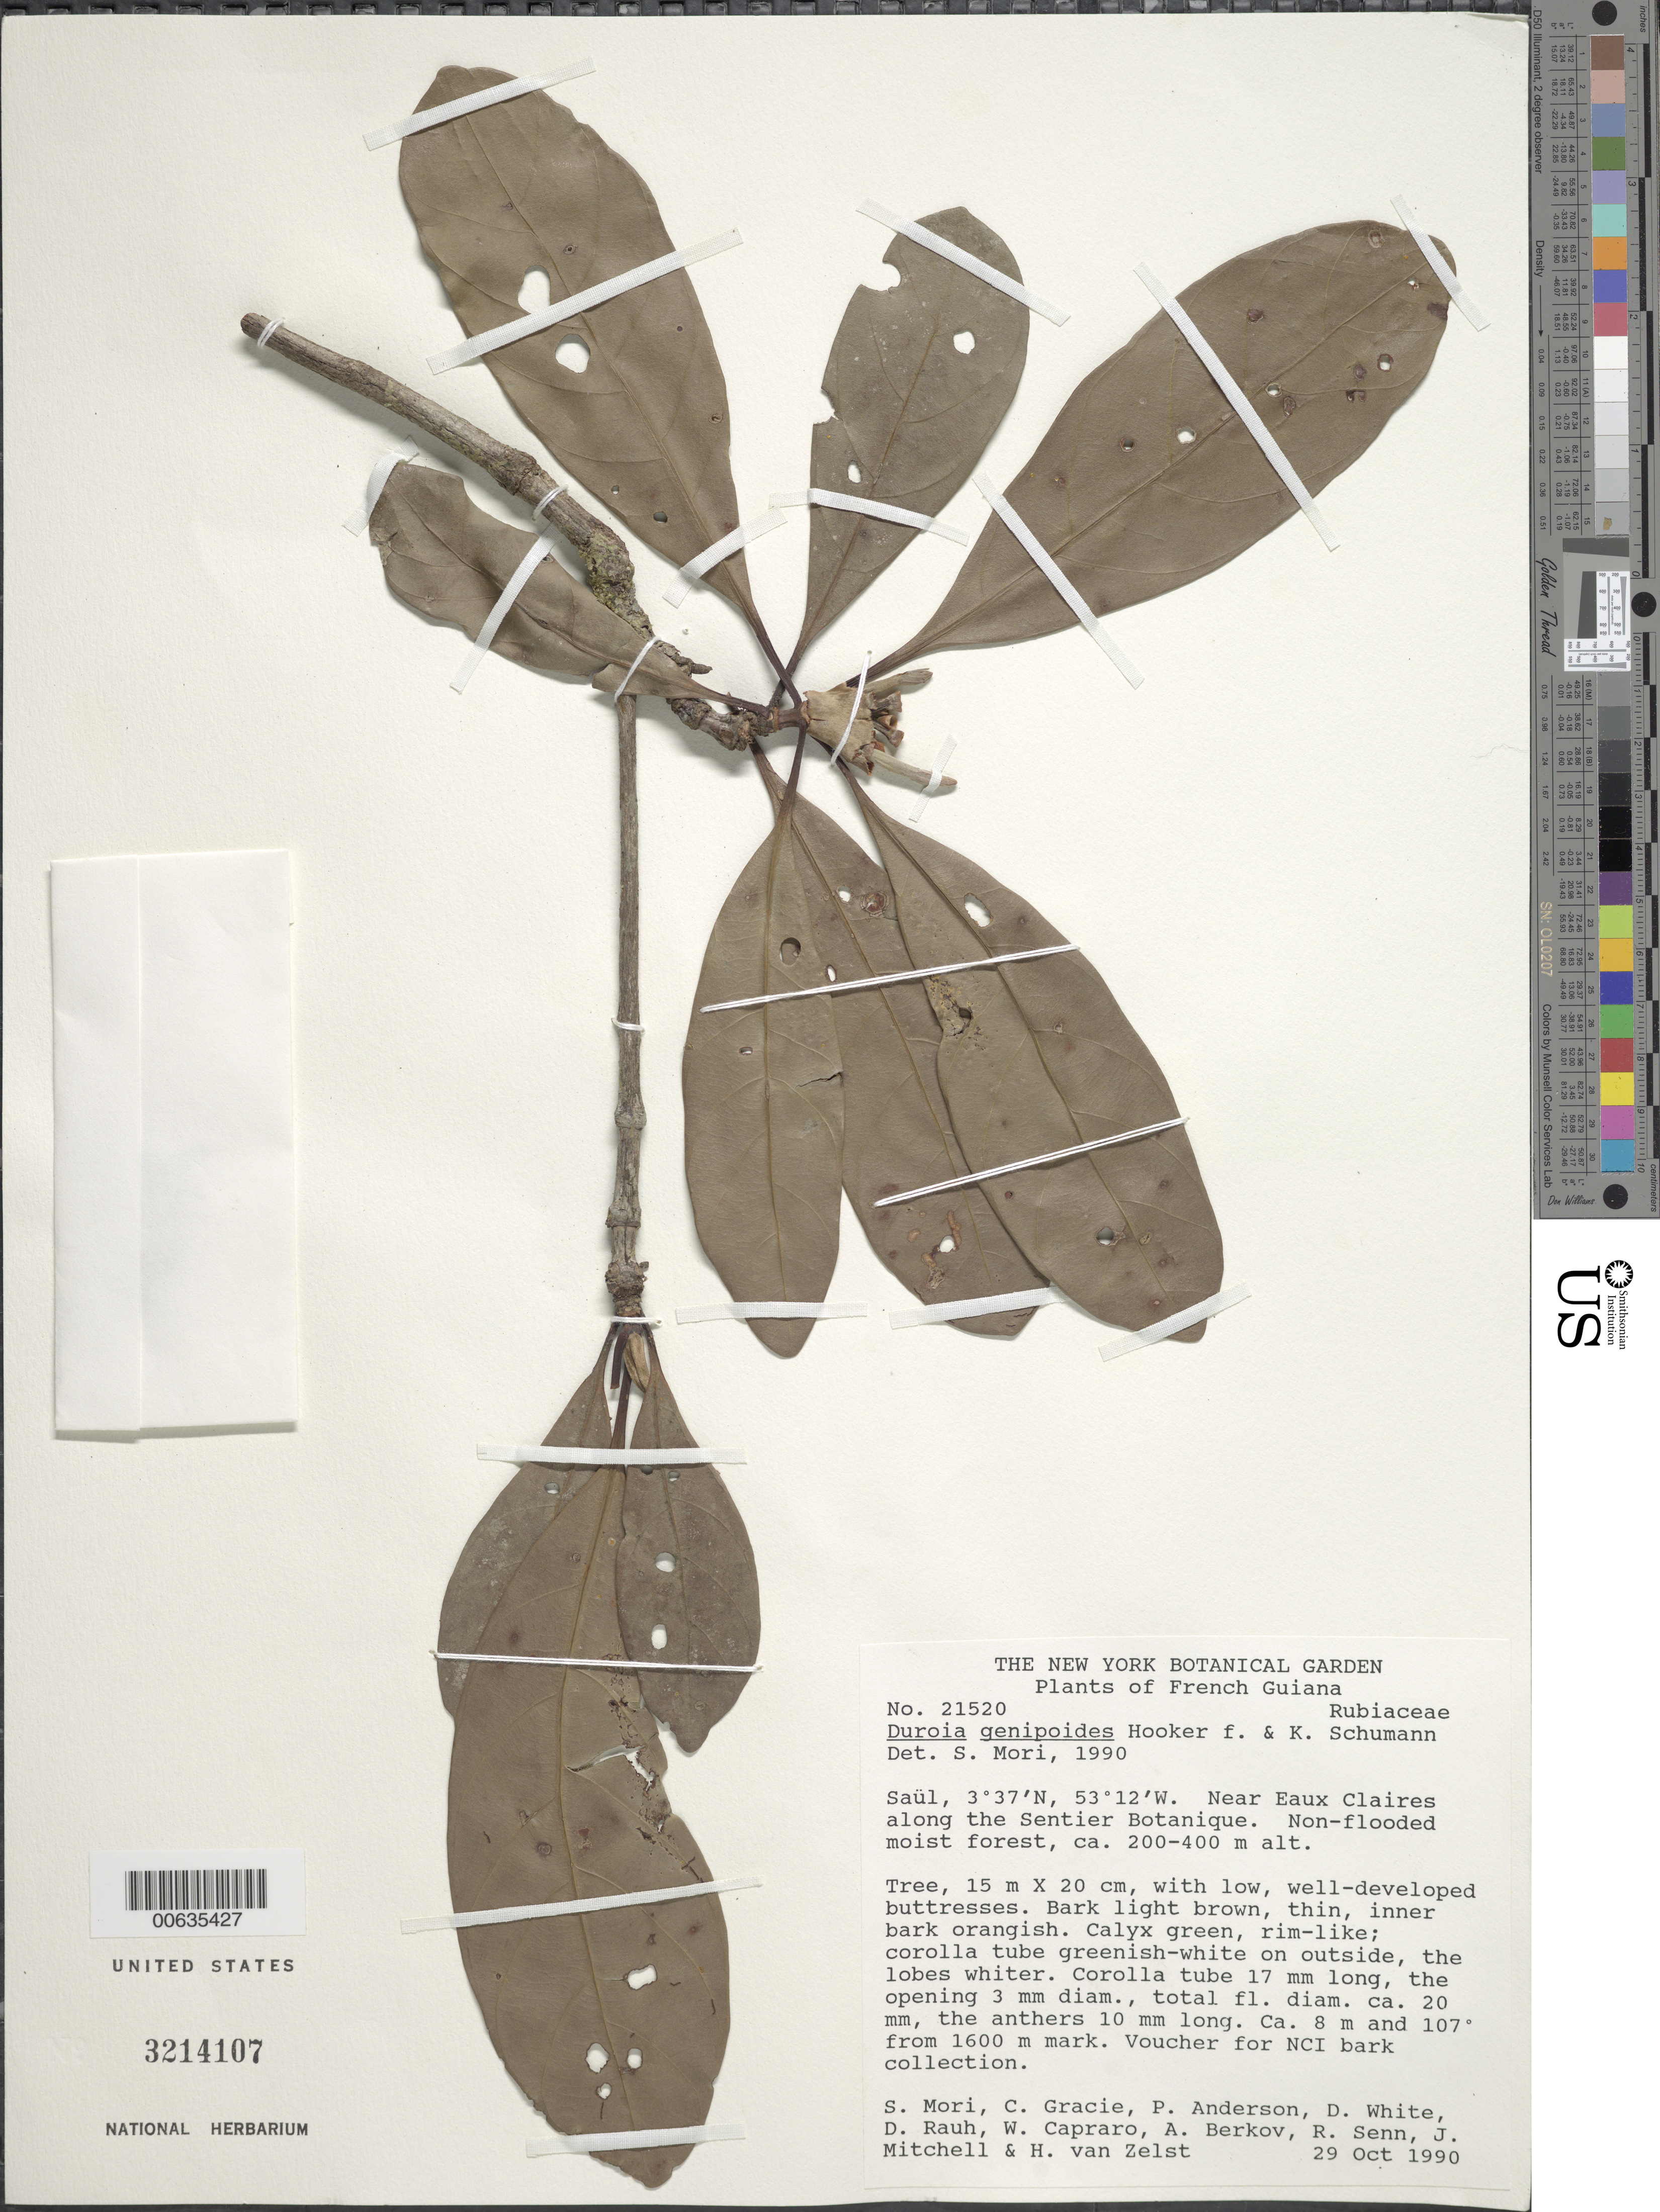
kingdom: Plantae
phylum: Tracheophyta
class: Magnoliopsida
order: Gentianales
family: Rubiaceae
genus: Duroia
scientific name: Duroia genipoides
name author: Hook. f. ex K. Schum.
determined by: Mori, Scott A.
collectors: S. Mori et al.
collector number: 21520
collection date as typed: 29-Oct-90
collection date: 1990-10-29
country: French Guiana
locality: Saül, near Eaux Claires on the Sentier Botanique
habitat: Non-flooded moist forest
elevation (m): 200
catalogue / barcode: US 3214107